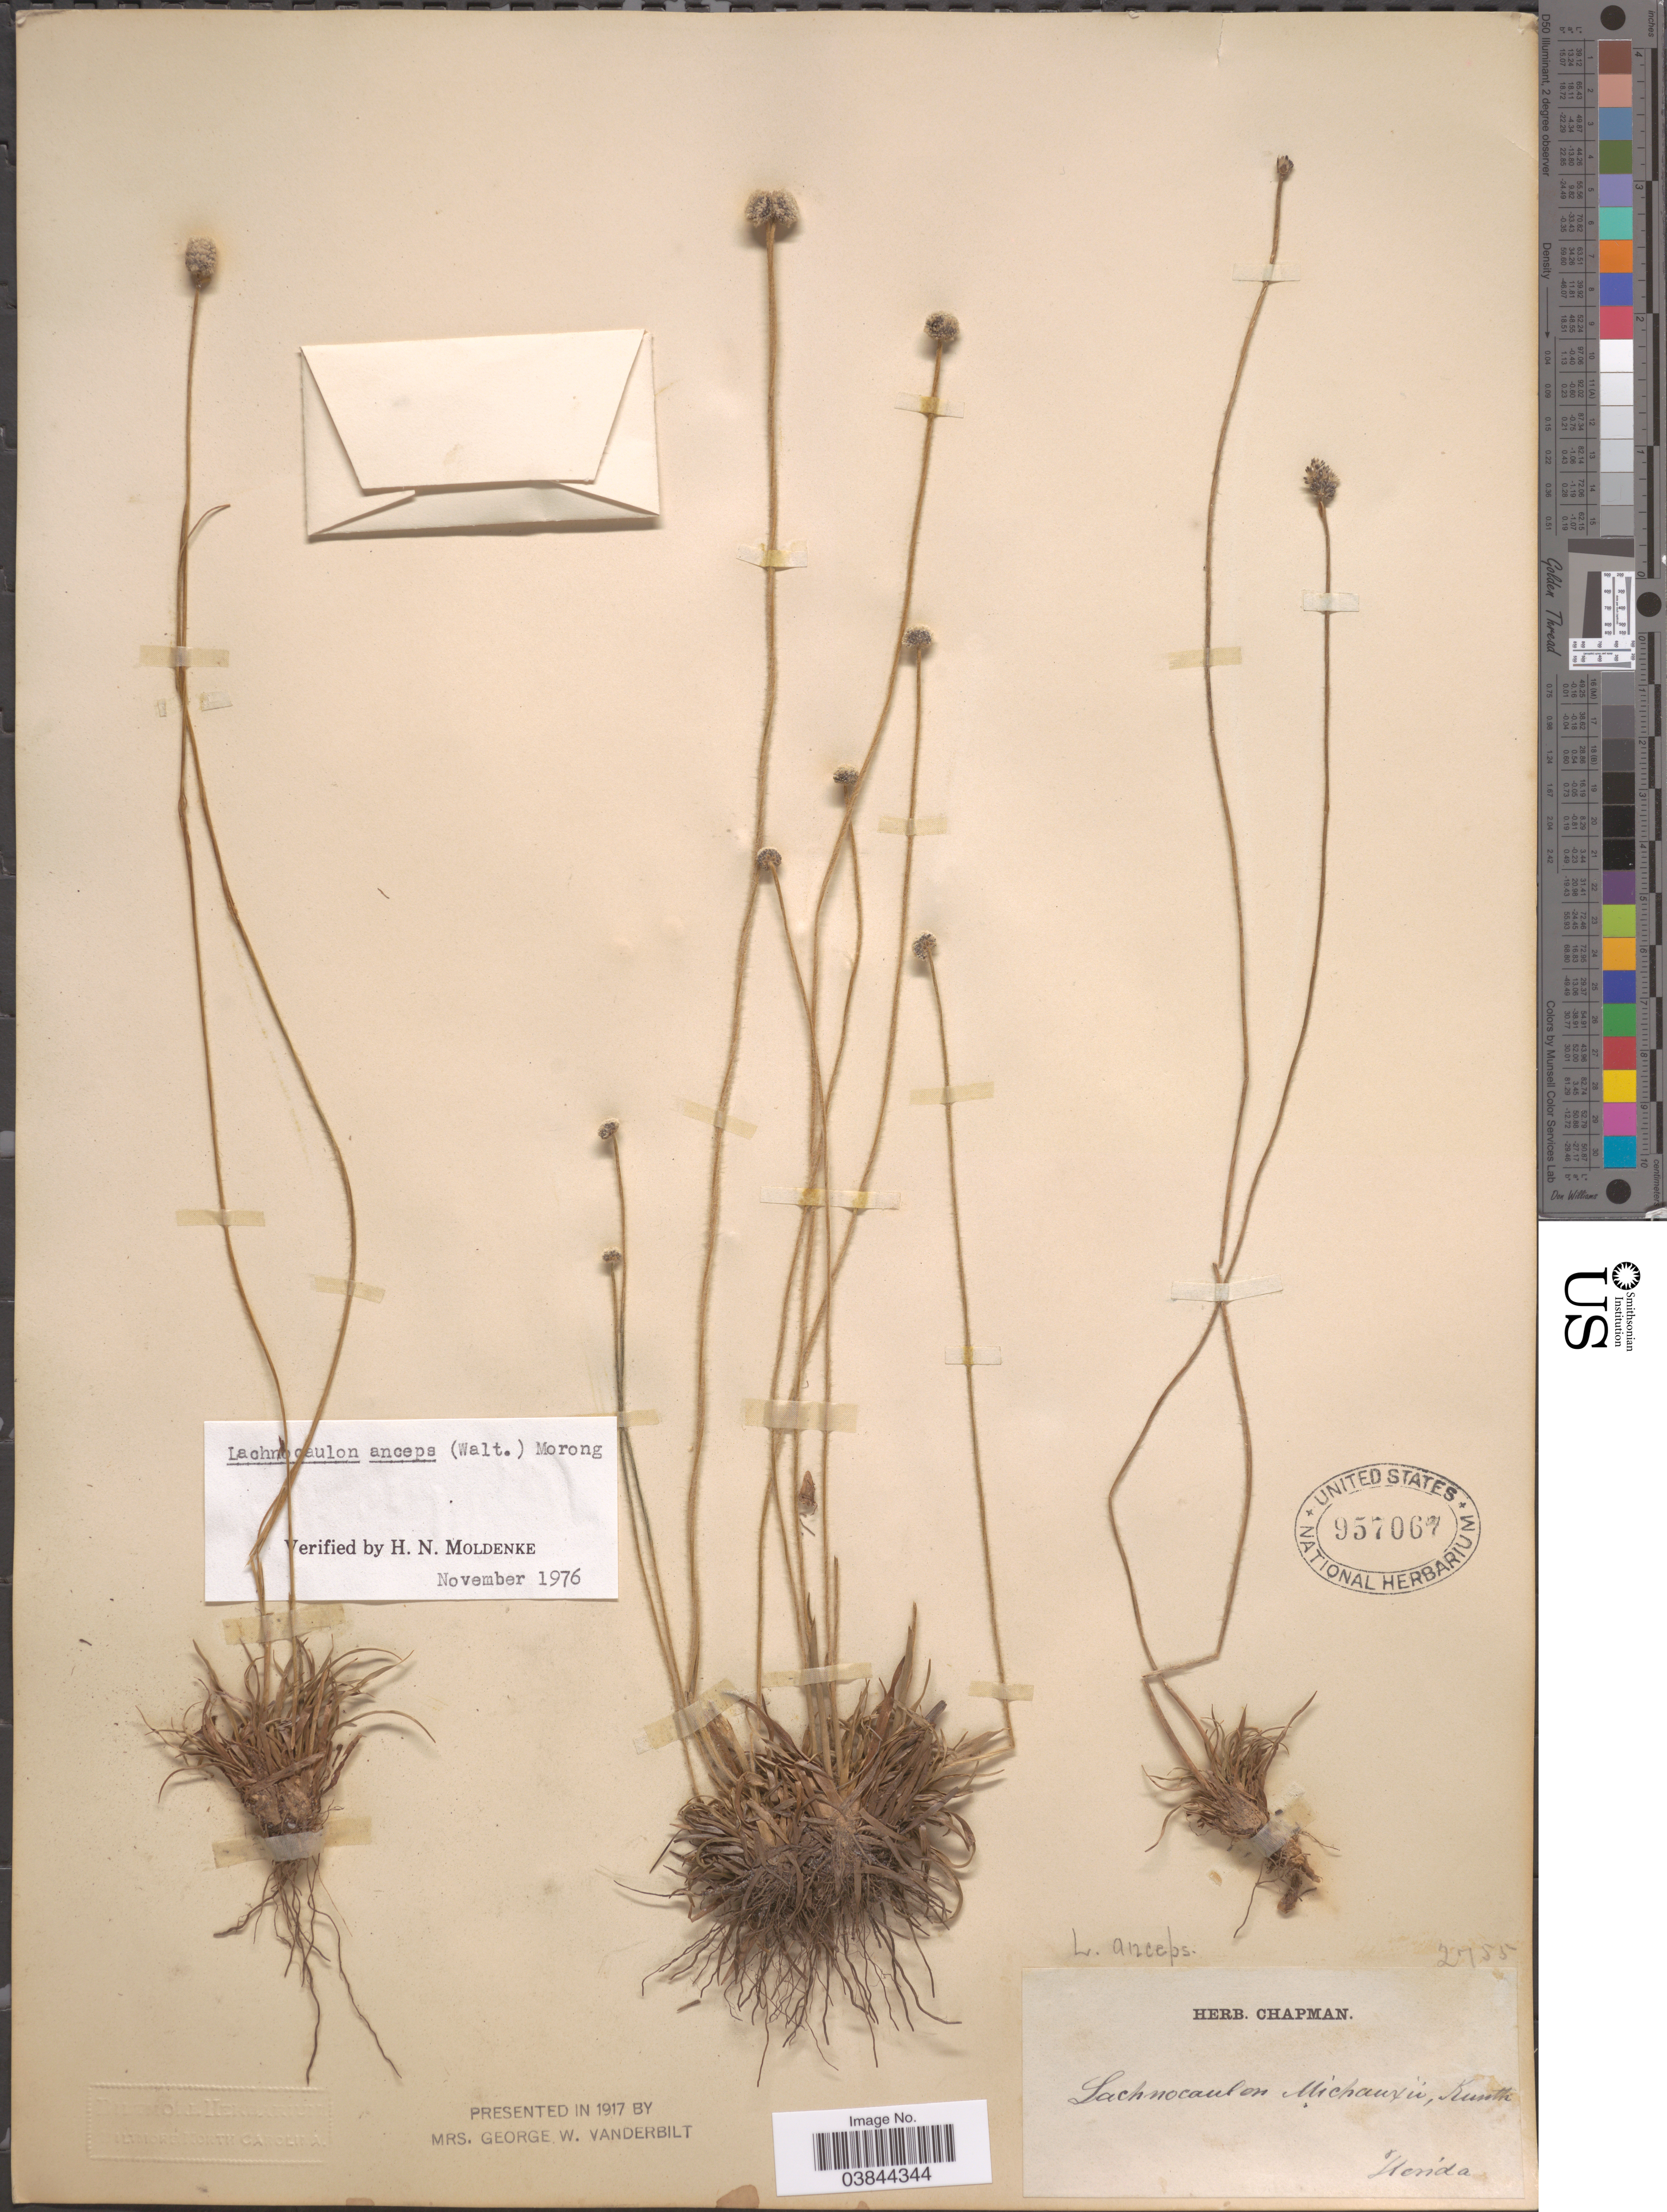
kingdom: Plantae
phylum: Tracheophyta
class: Liliopsida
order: Poales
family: Eriocaulaceae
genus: Lachnocaulon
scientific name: Lachnocaulon anceps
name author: (Walter) Morong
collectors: ex herb. Chapman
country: United States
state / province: Florida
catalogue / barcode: US 957067